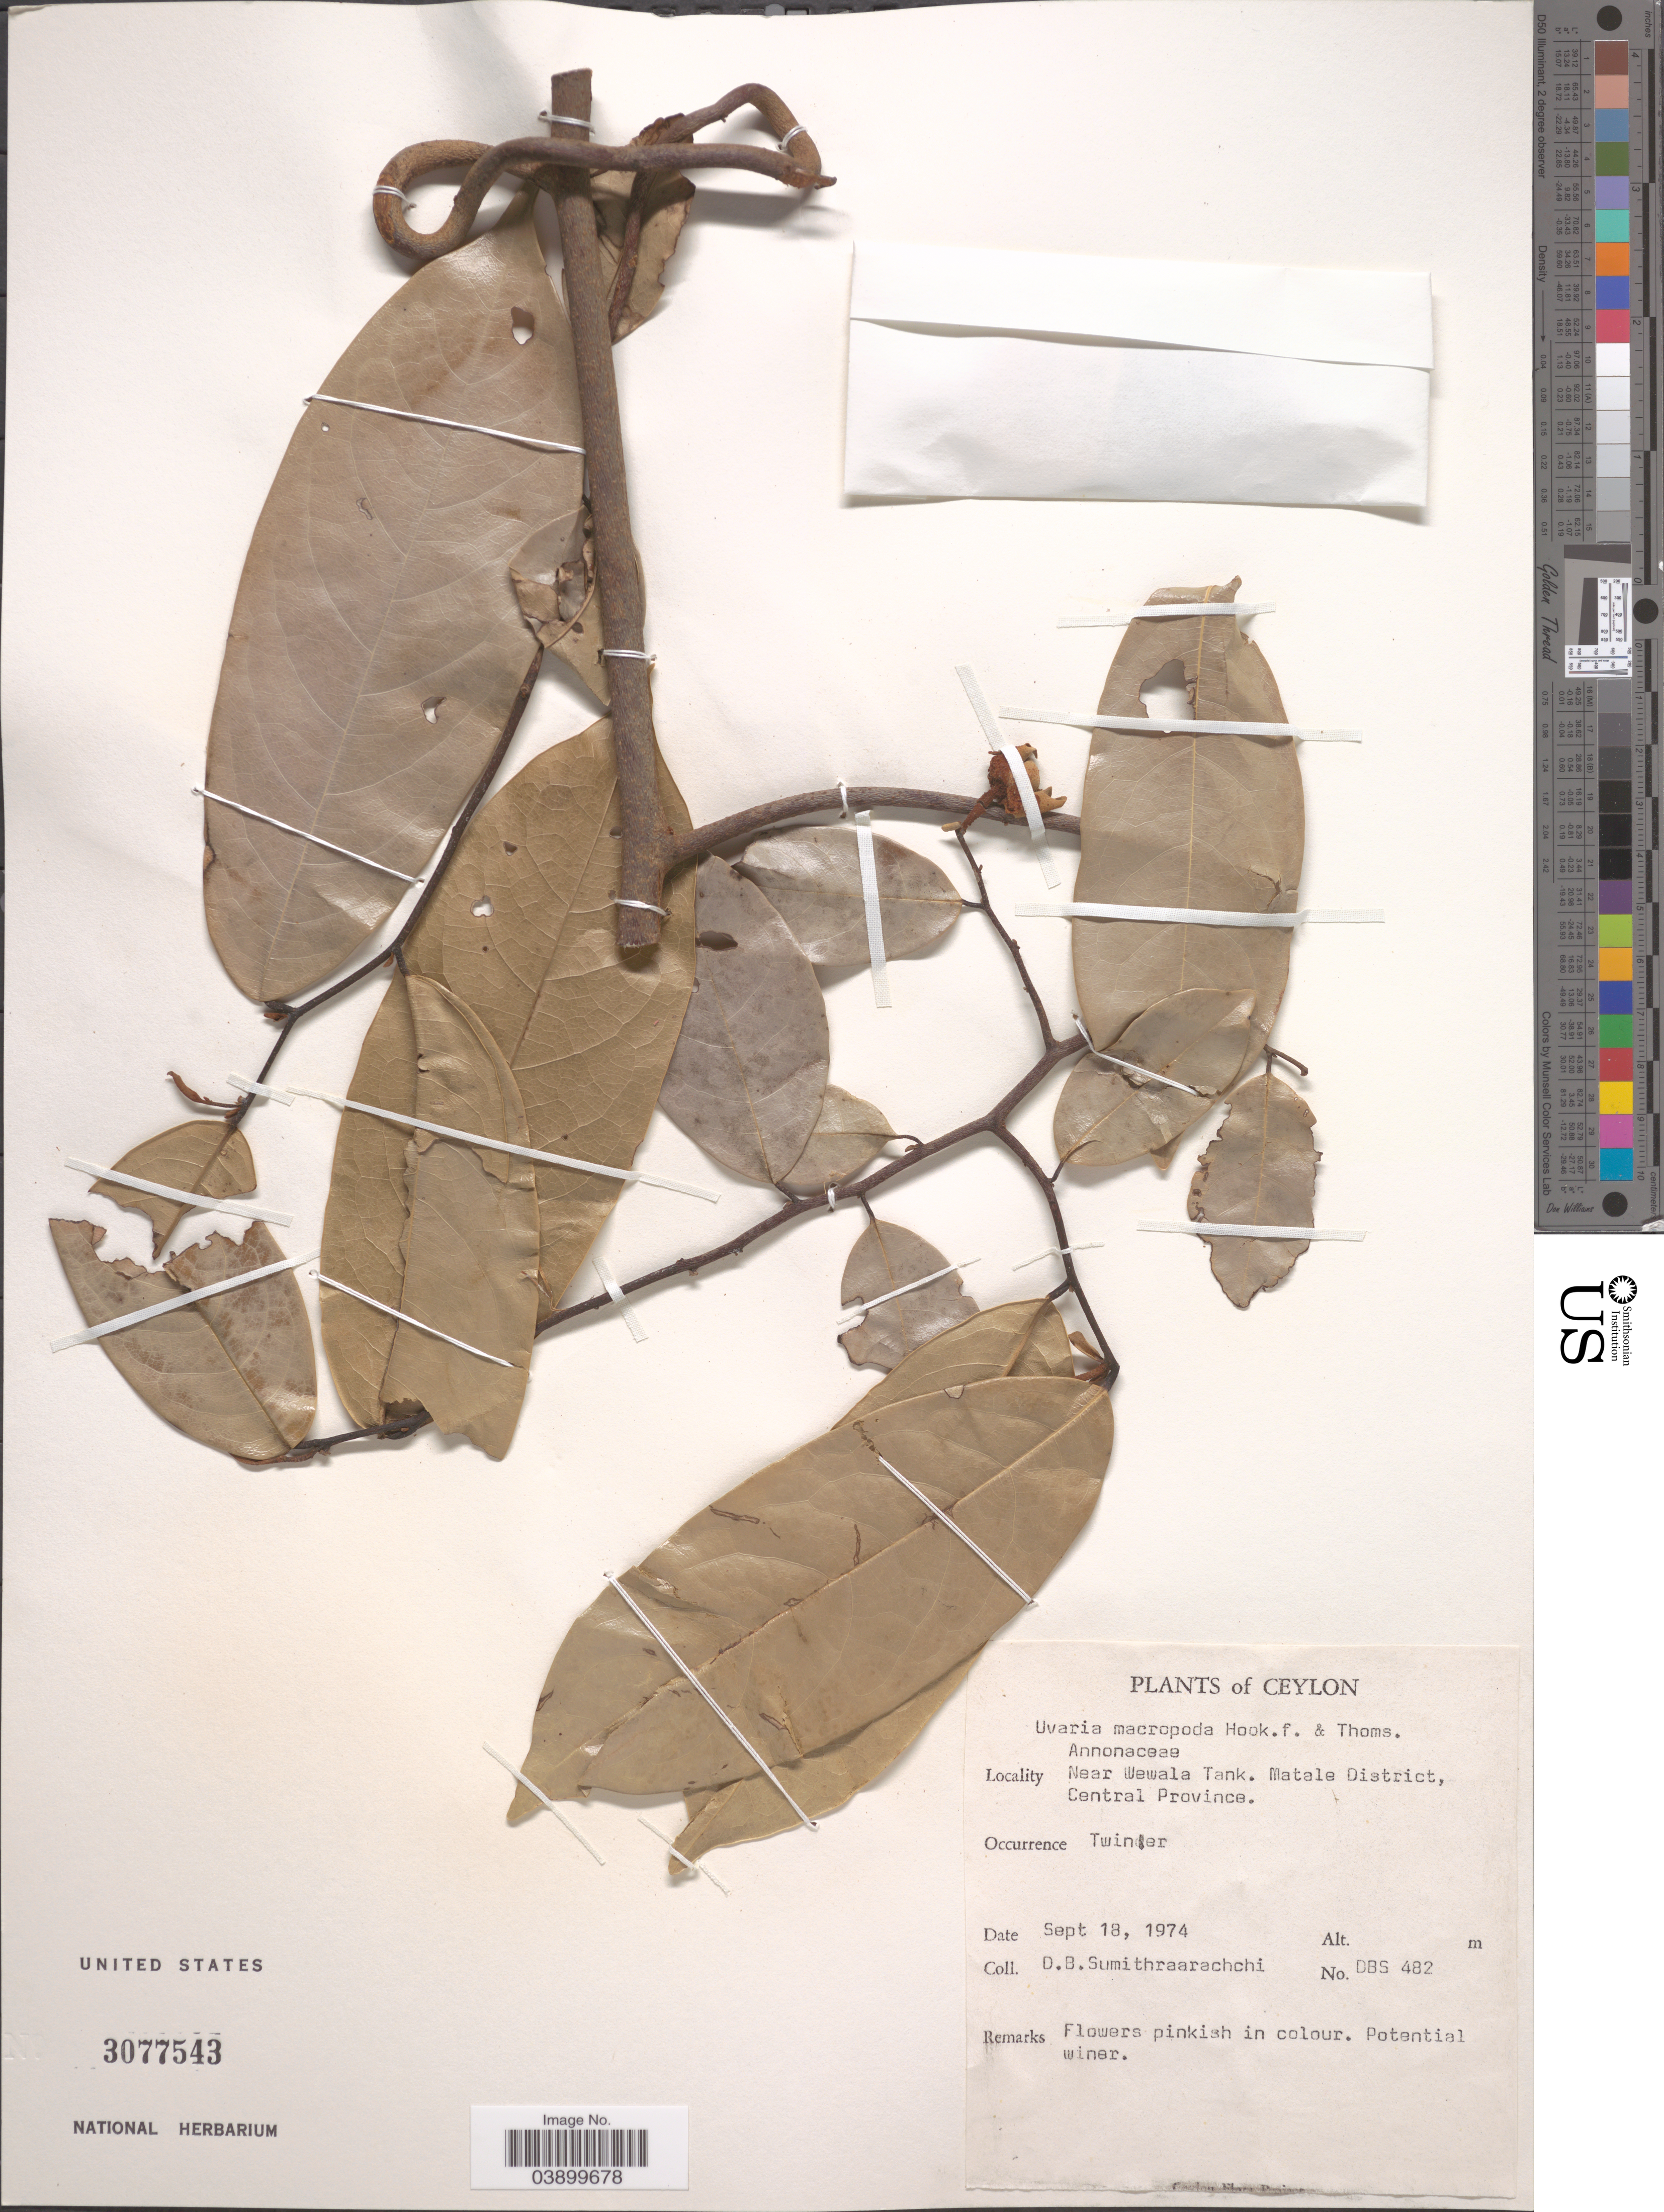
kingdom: Plantae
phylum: Tracheophyta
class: Magnoliopsida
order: Magnoliales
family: Annonaceae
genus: Uvaria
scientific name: Uvaria macropoda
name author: Hook. f. & Thomson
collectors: D. B. Sumithraarachchi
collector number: DBS 482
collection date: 1974-09-18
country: Sri Lanka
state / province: Central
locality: Ceylon. Near Wewala Tank. Matale District.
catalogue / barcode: US 3077543